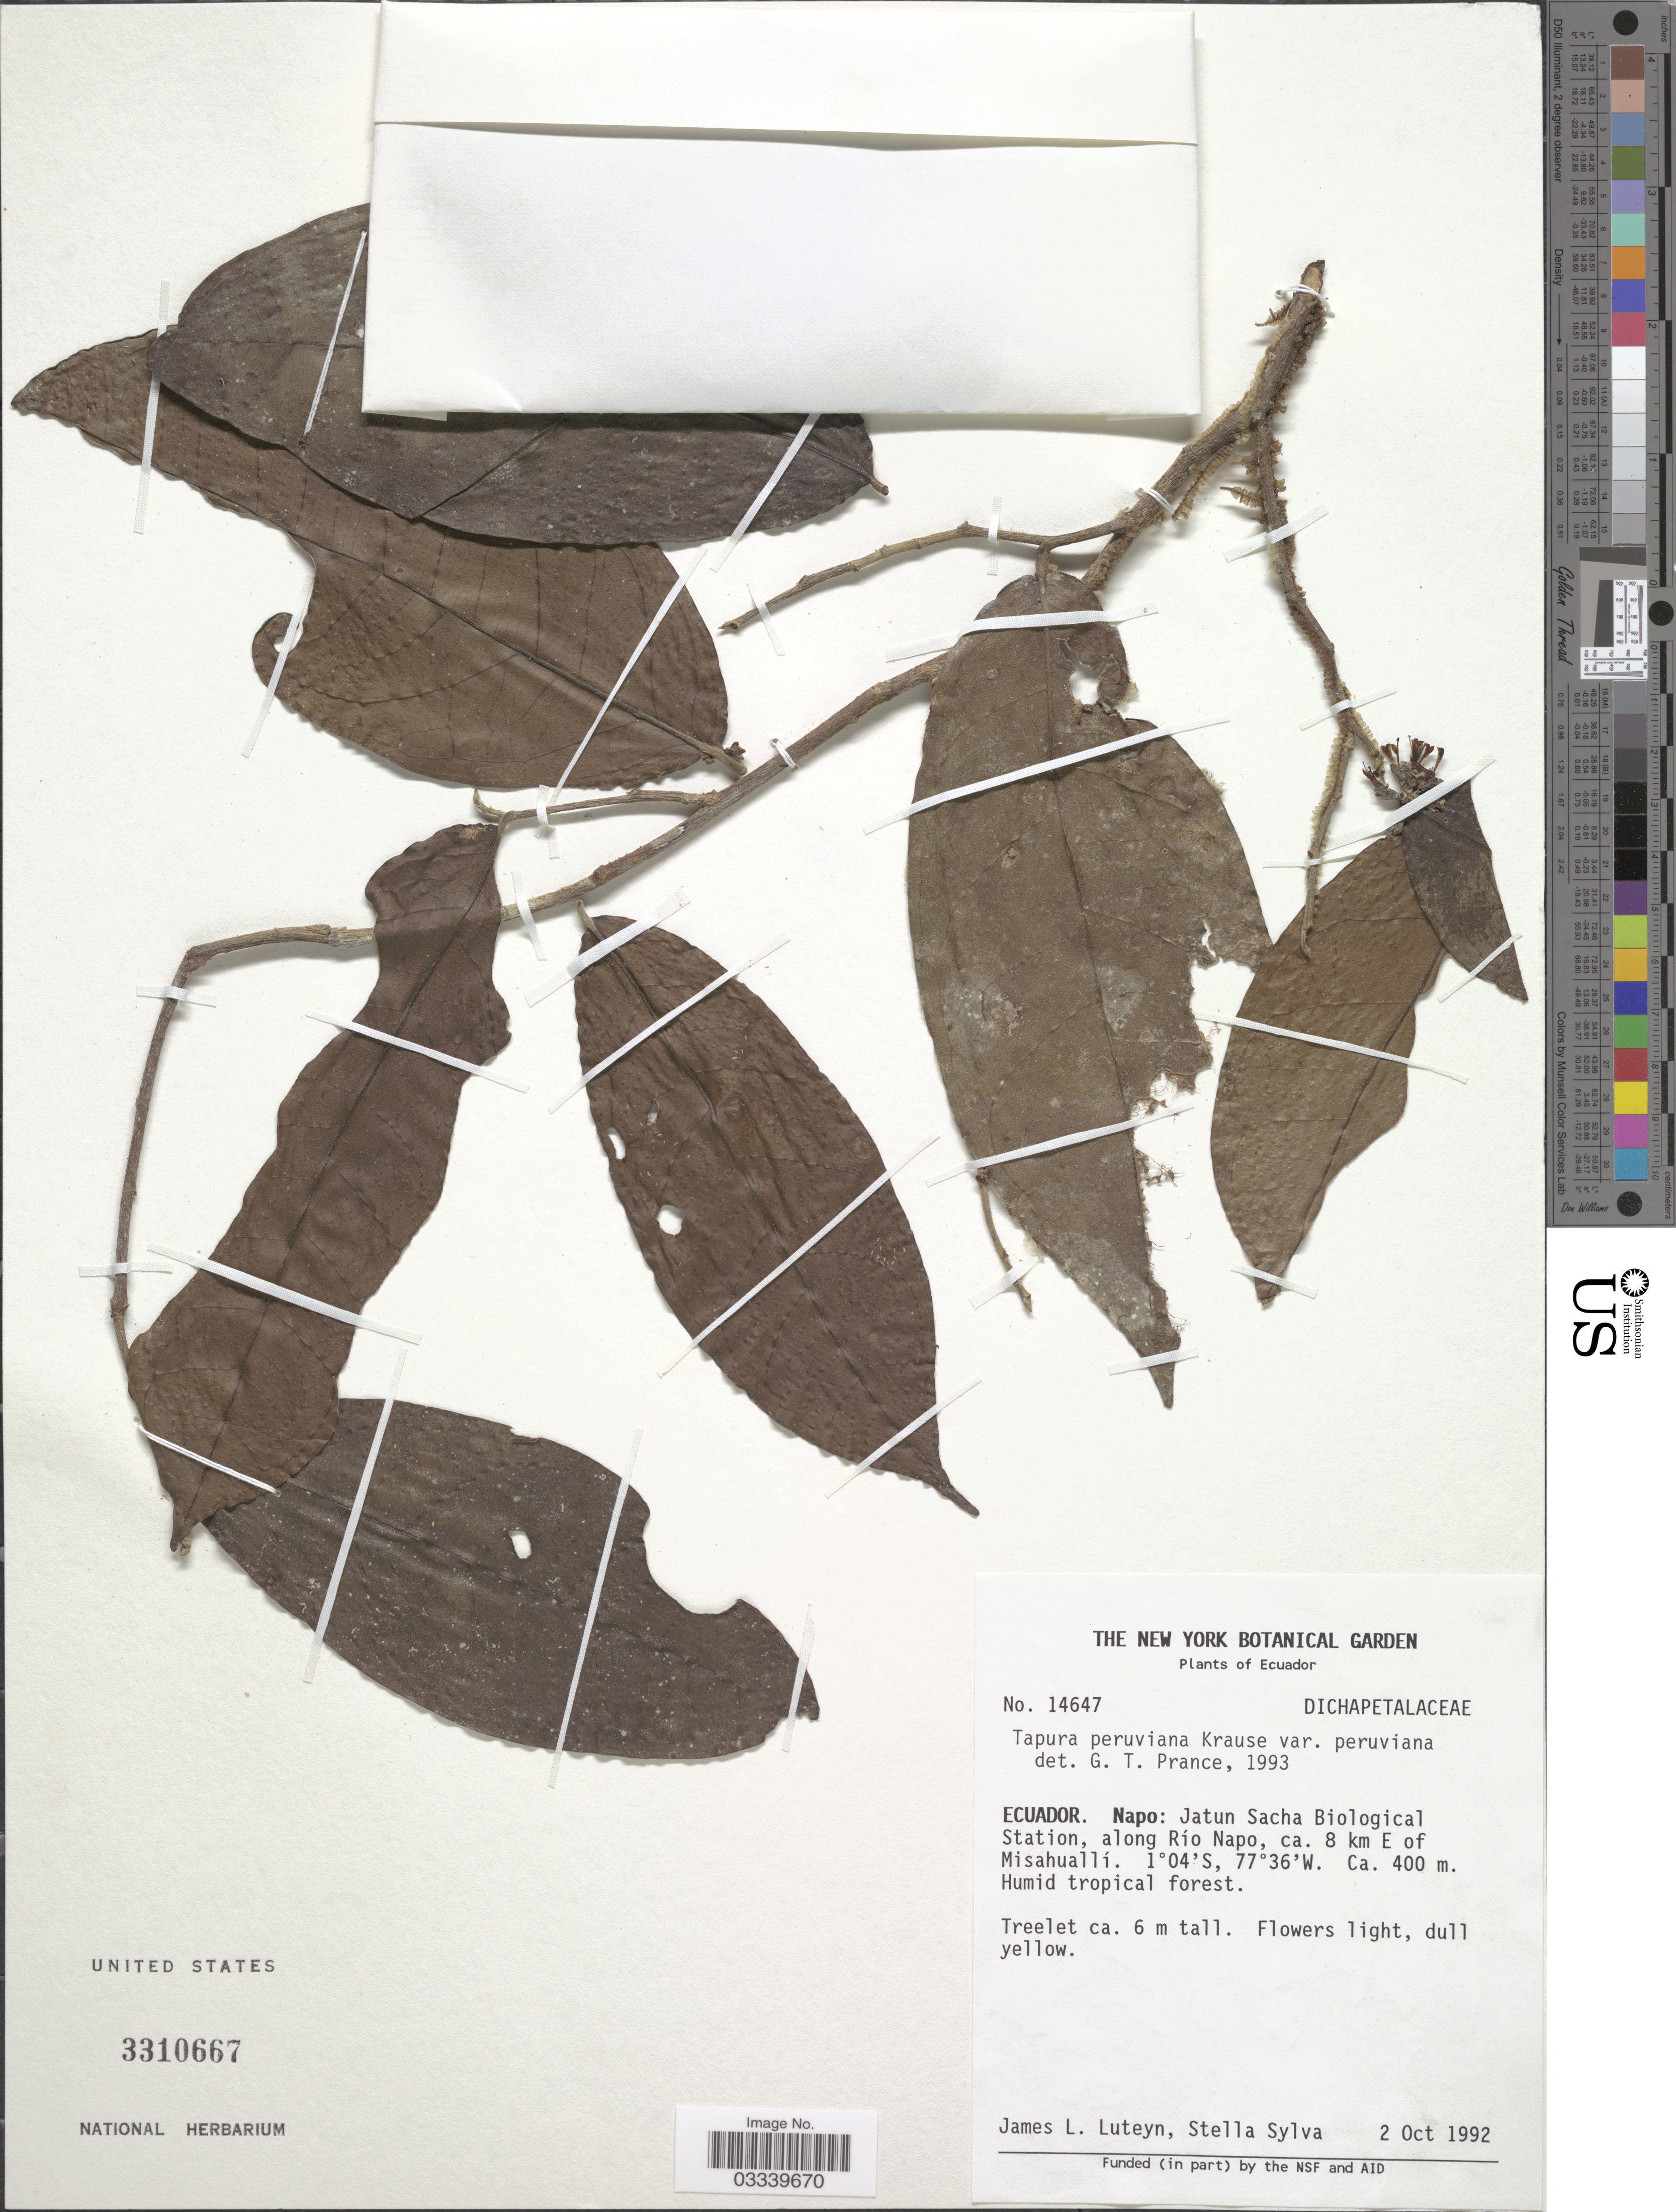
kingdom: Plantae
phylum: Tracheophyta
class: Magnoliopsida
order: Malpighiales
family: Dichapetalaceae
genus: Tapura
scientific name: Tapura peruviana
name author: K. Krause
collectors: J. Luteyn & S. Sylva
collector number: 14647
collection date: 1992-10-02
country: Ecuador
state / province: Napo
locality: Jatun Sacha Biological Station, along Río Napo, ca. 8 km E of Misahuallí.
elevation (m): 400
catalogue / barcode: US 3310667